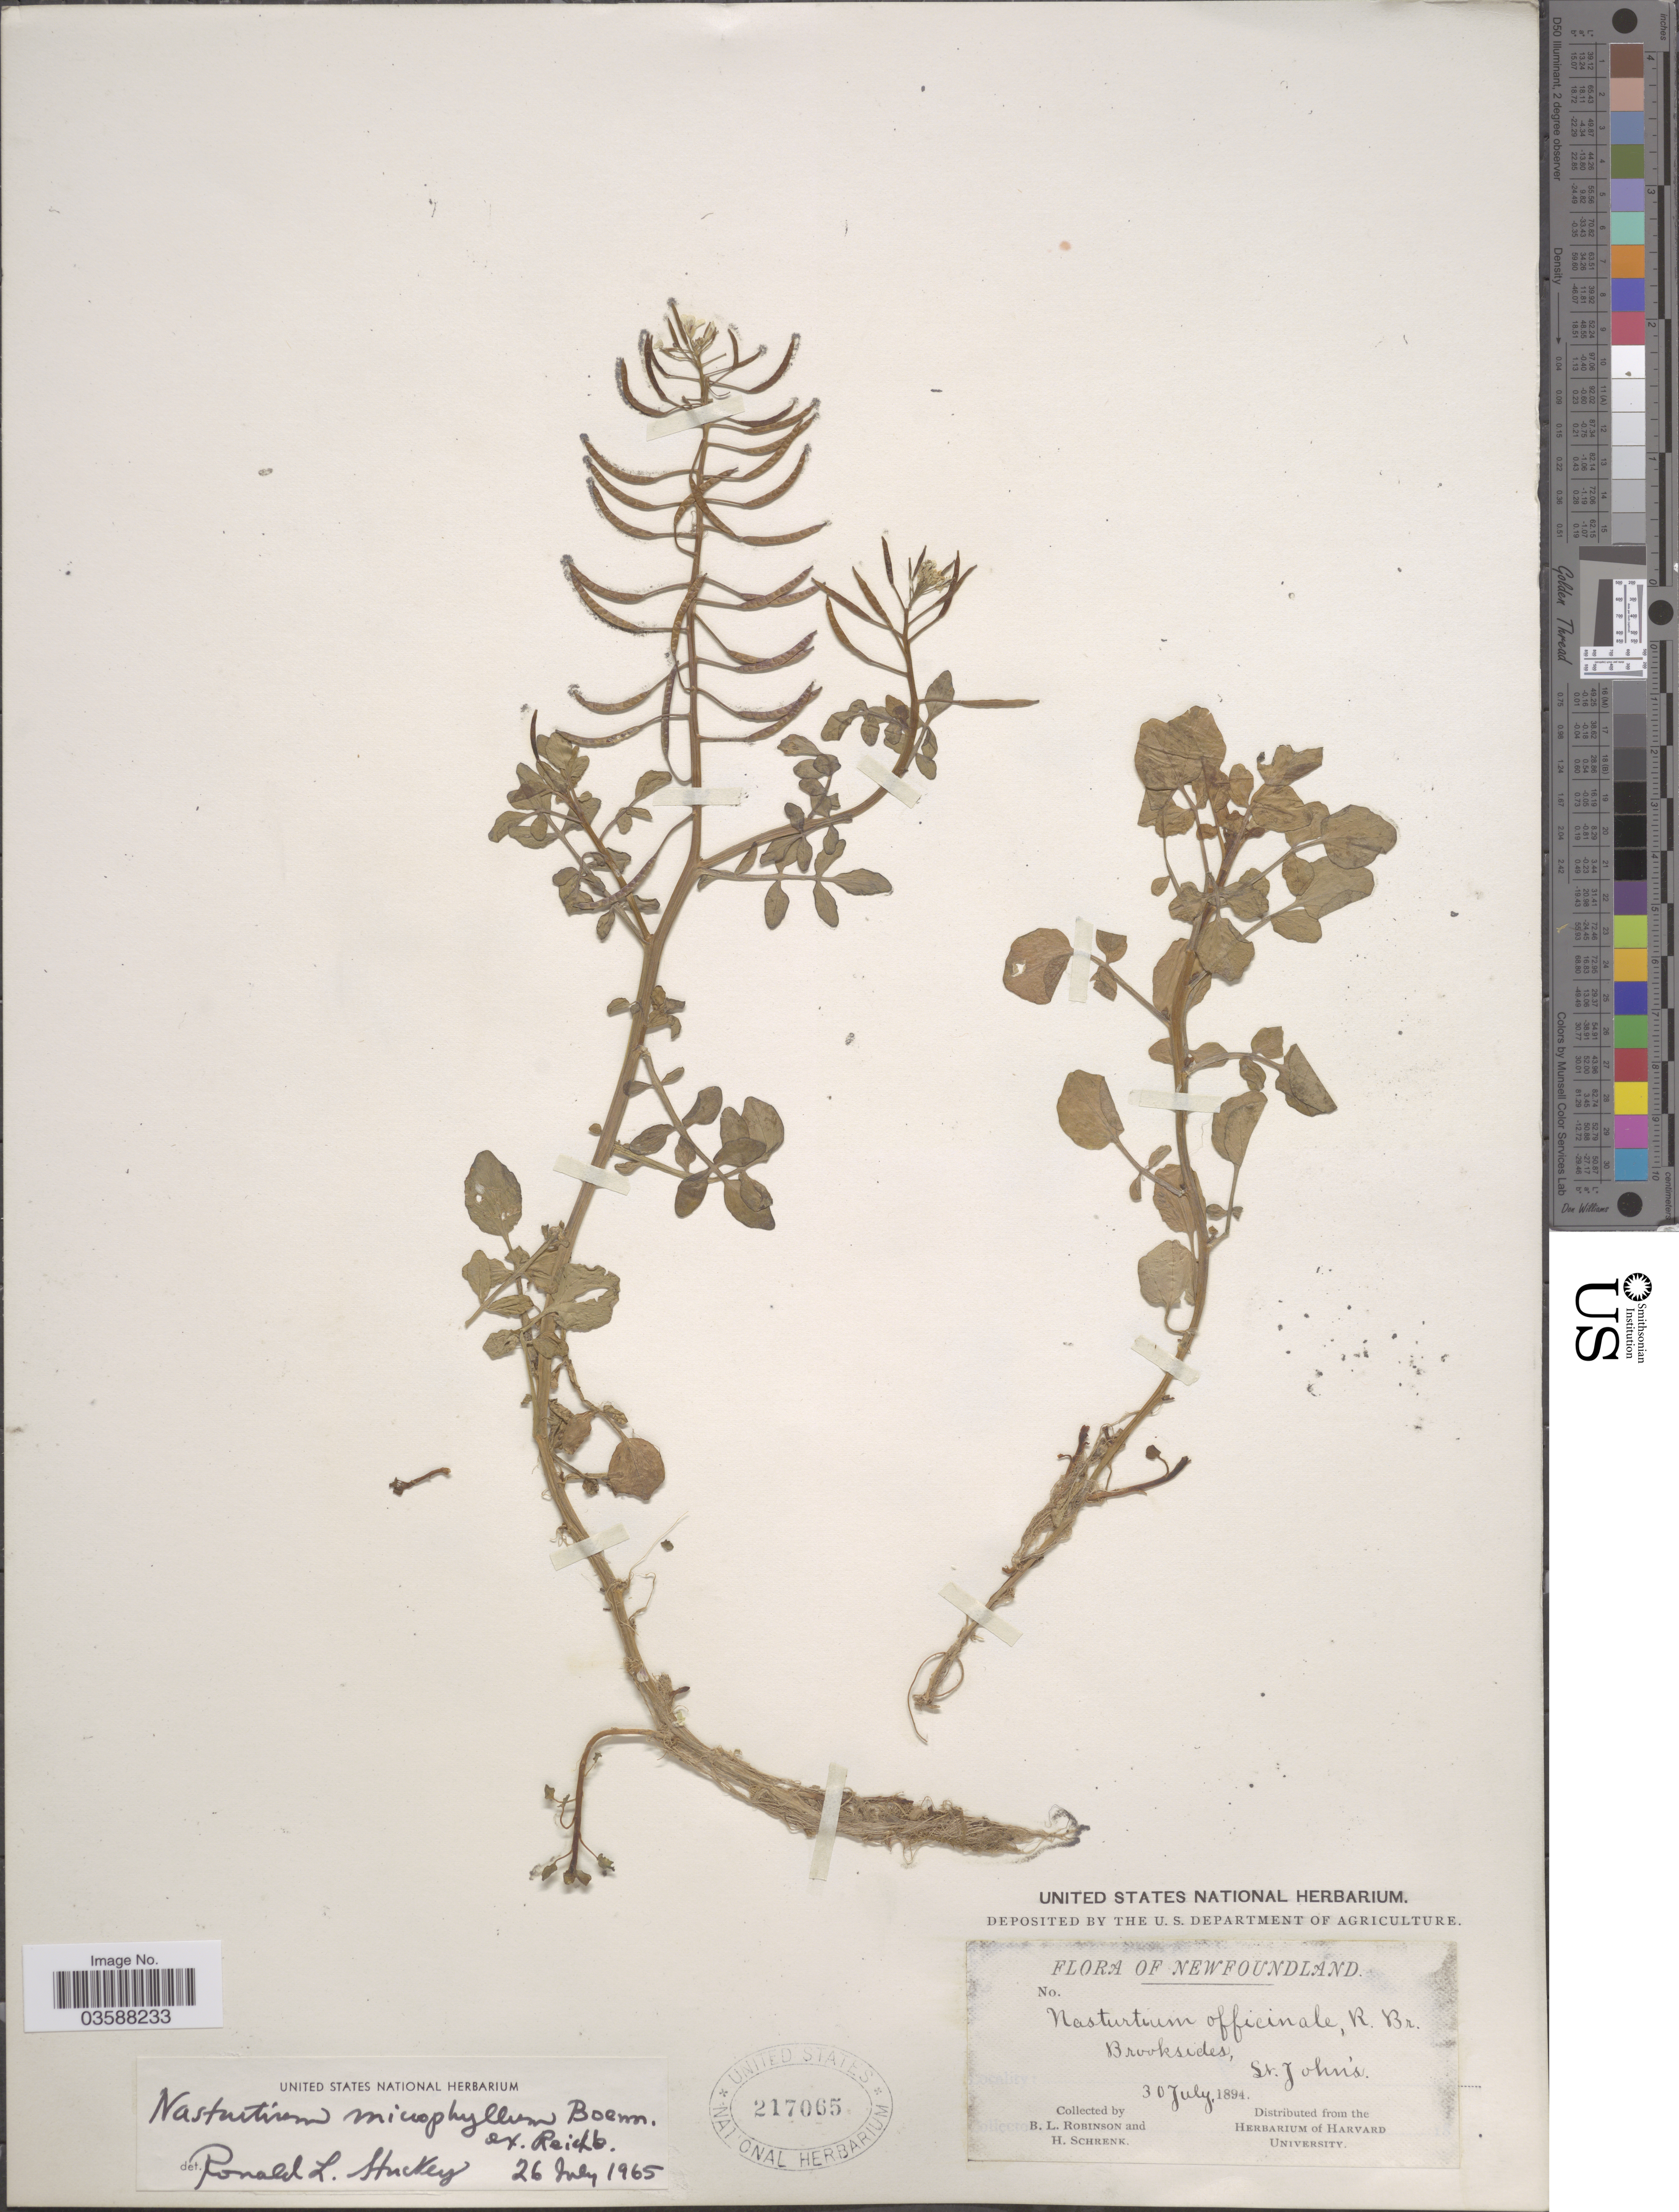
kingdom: Plantae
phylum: Tracheophyta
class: Magnoliopsida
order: Brassicales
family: Brassicaceae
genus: Nasturtium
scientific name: Nasturtium microphyllum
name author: (Boenn.) Rchb.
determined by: Stuckey, R. L.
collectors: B. L. Robinson & H. Schrenk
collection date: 1894-07-30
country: Canada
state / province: Newfoundland and Labrador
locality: Brooksides, St. John's.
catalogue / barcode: US 217065